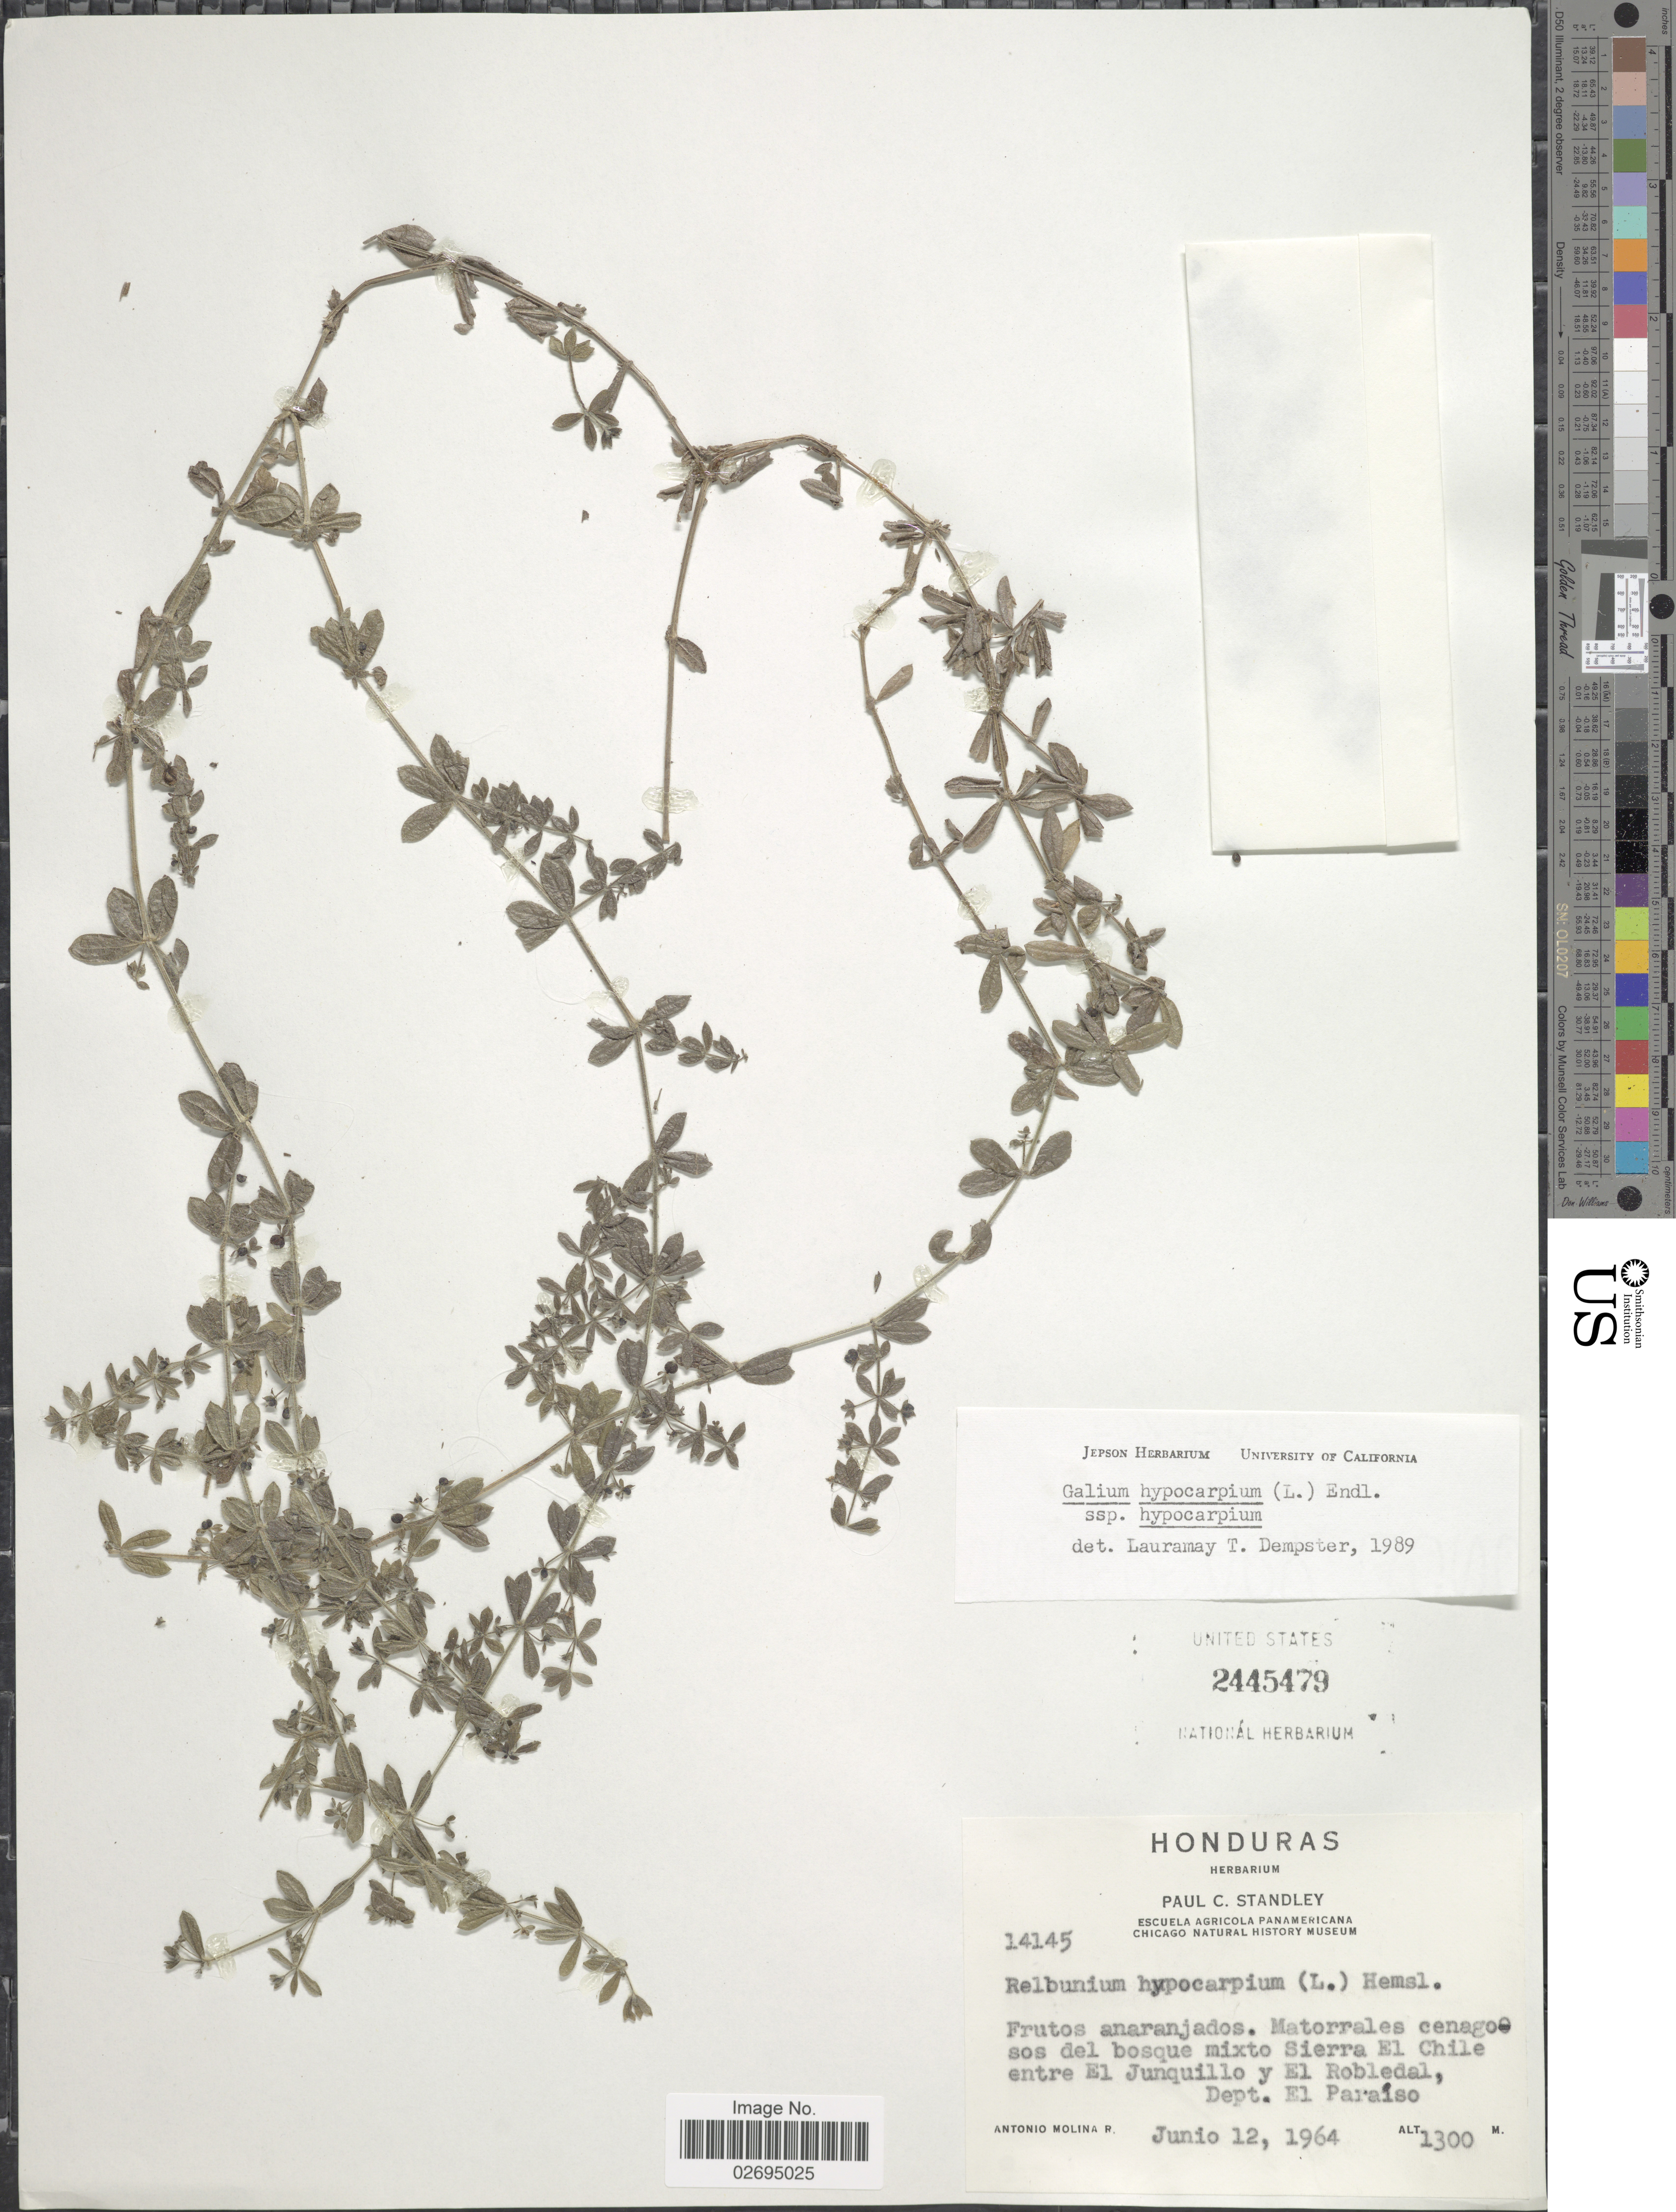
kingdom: Plantae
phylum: Tracheophyta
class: Magnoliopsida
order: Gentianales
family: Rubiaceae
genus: Galium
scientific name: Galium hypocarpium subsp. hypocarpium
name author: (L.) Endl. ex Griseb.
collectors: A. Molina R.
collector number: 14145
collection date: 1964-06-12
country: Honduras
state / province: El Paraíso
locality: Matorrales cenagosos del bosque mixto Sierra El Chile entre El Junquillo y El Robledal, Dept. El Paraíso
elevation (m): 1300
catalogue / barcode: US 2445479